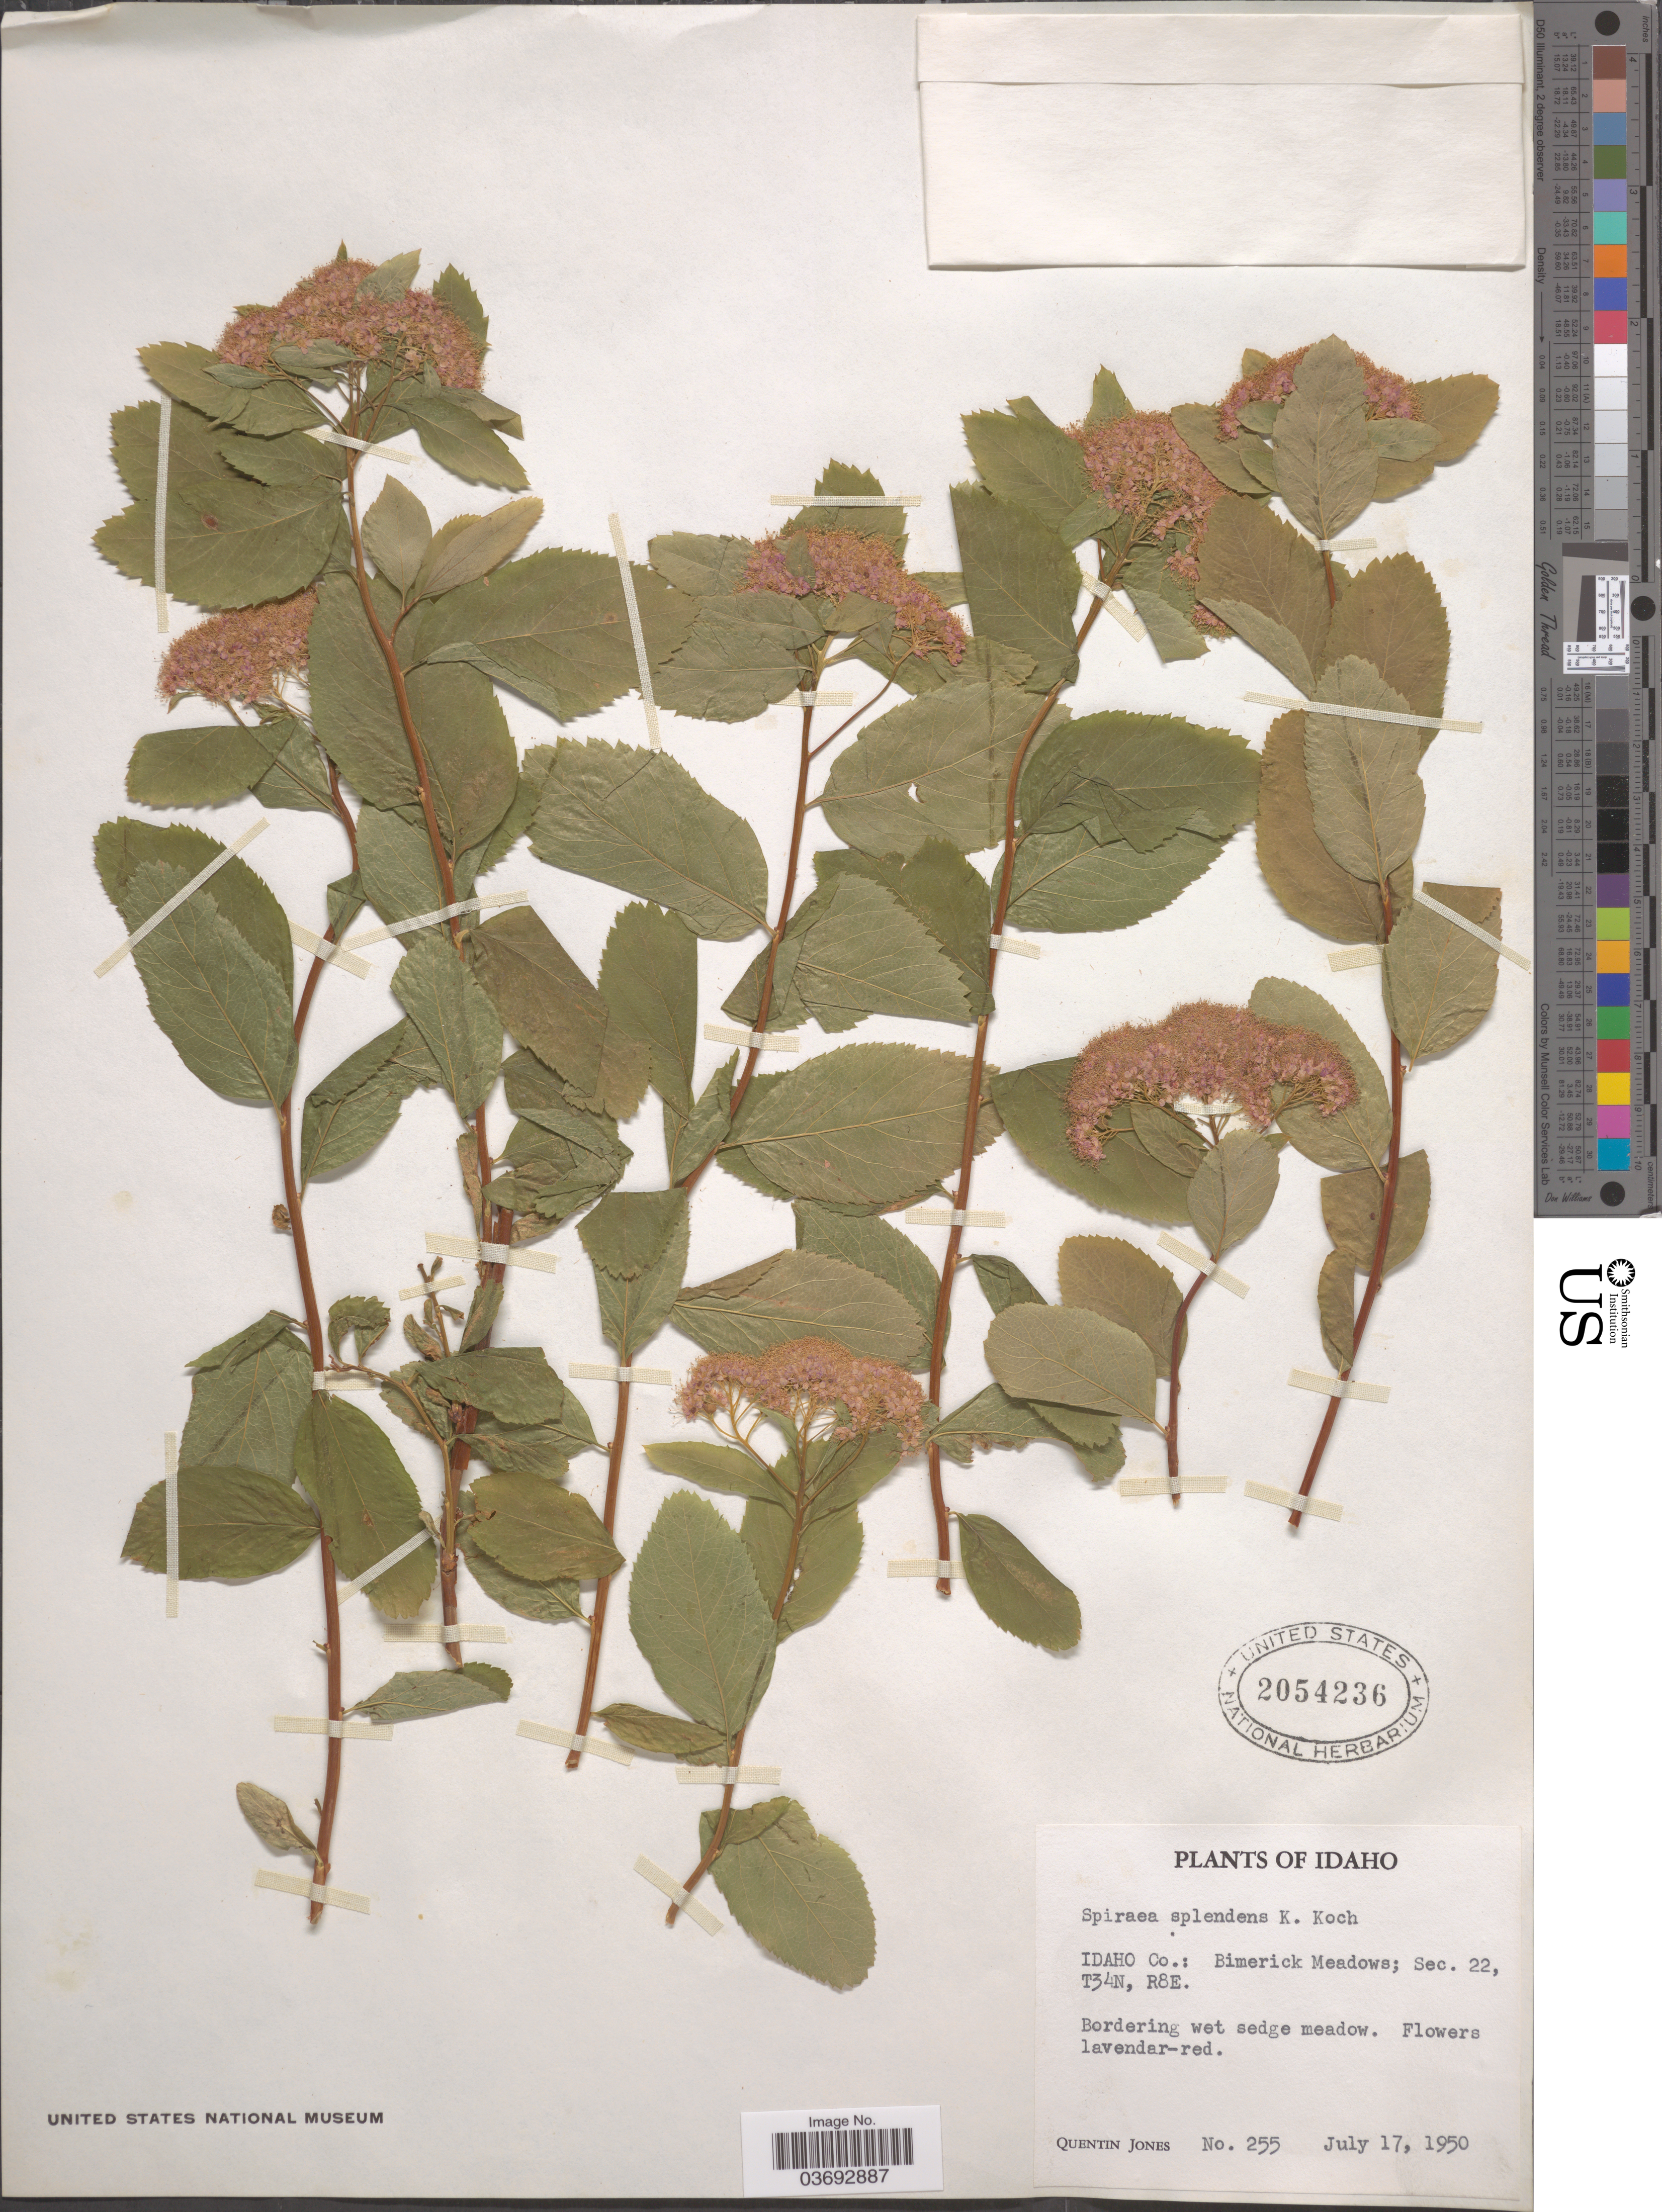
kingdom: Plantae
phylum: Tracheophyta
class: Magnoliopsida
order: Rosales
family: Rosaceae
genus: Spiraea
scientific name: Spiraea splendens var. splendens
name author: Baumann ex K. Koch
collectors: Q. Jones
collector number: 255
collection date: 1950-07-17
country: United States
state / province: Idaho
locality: Idaho Co.: Bimerick Meadows; Sec. 22, T34N, R8E.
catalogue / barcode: US 2054236